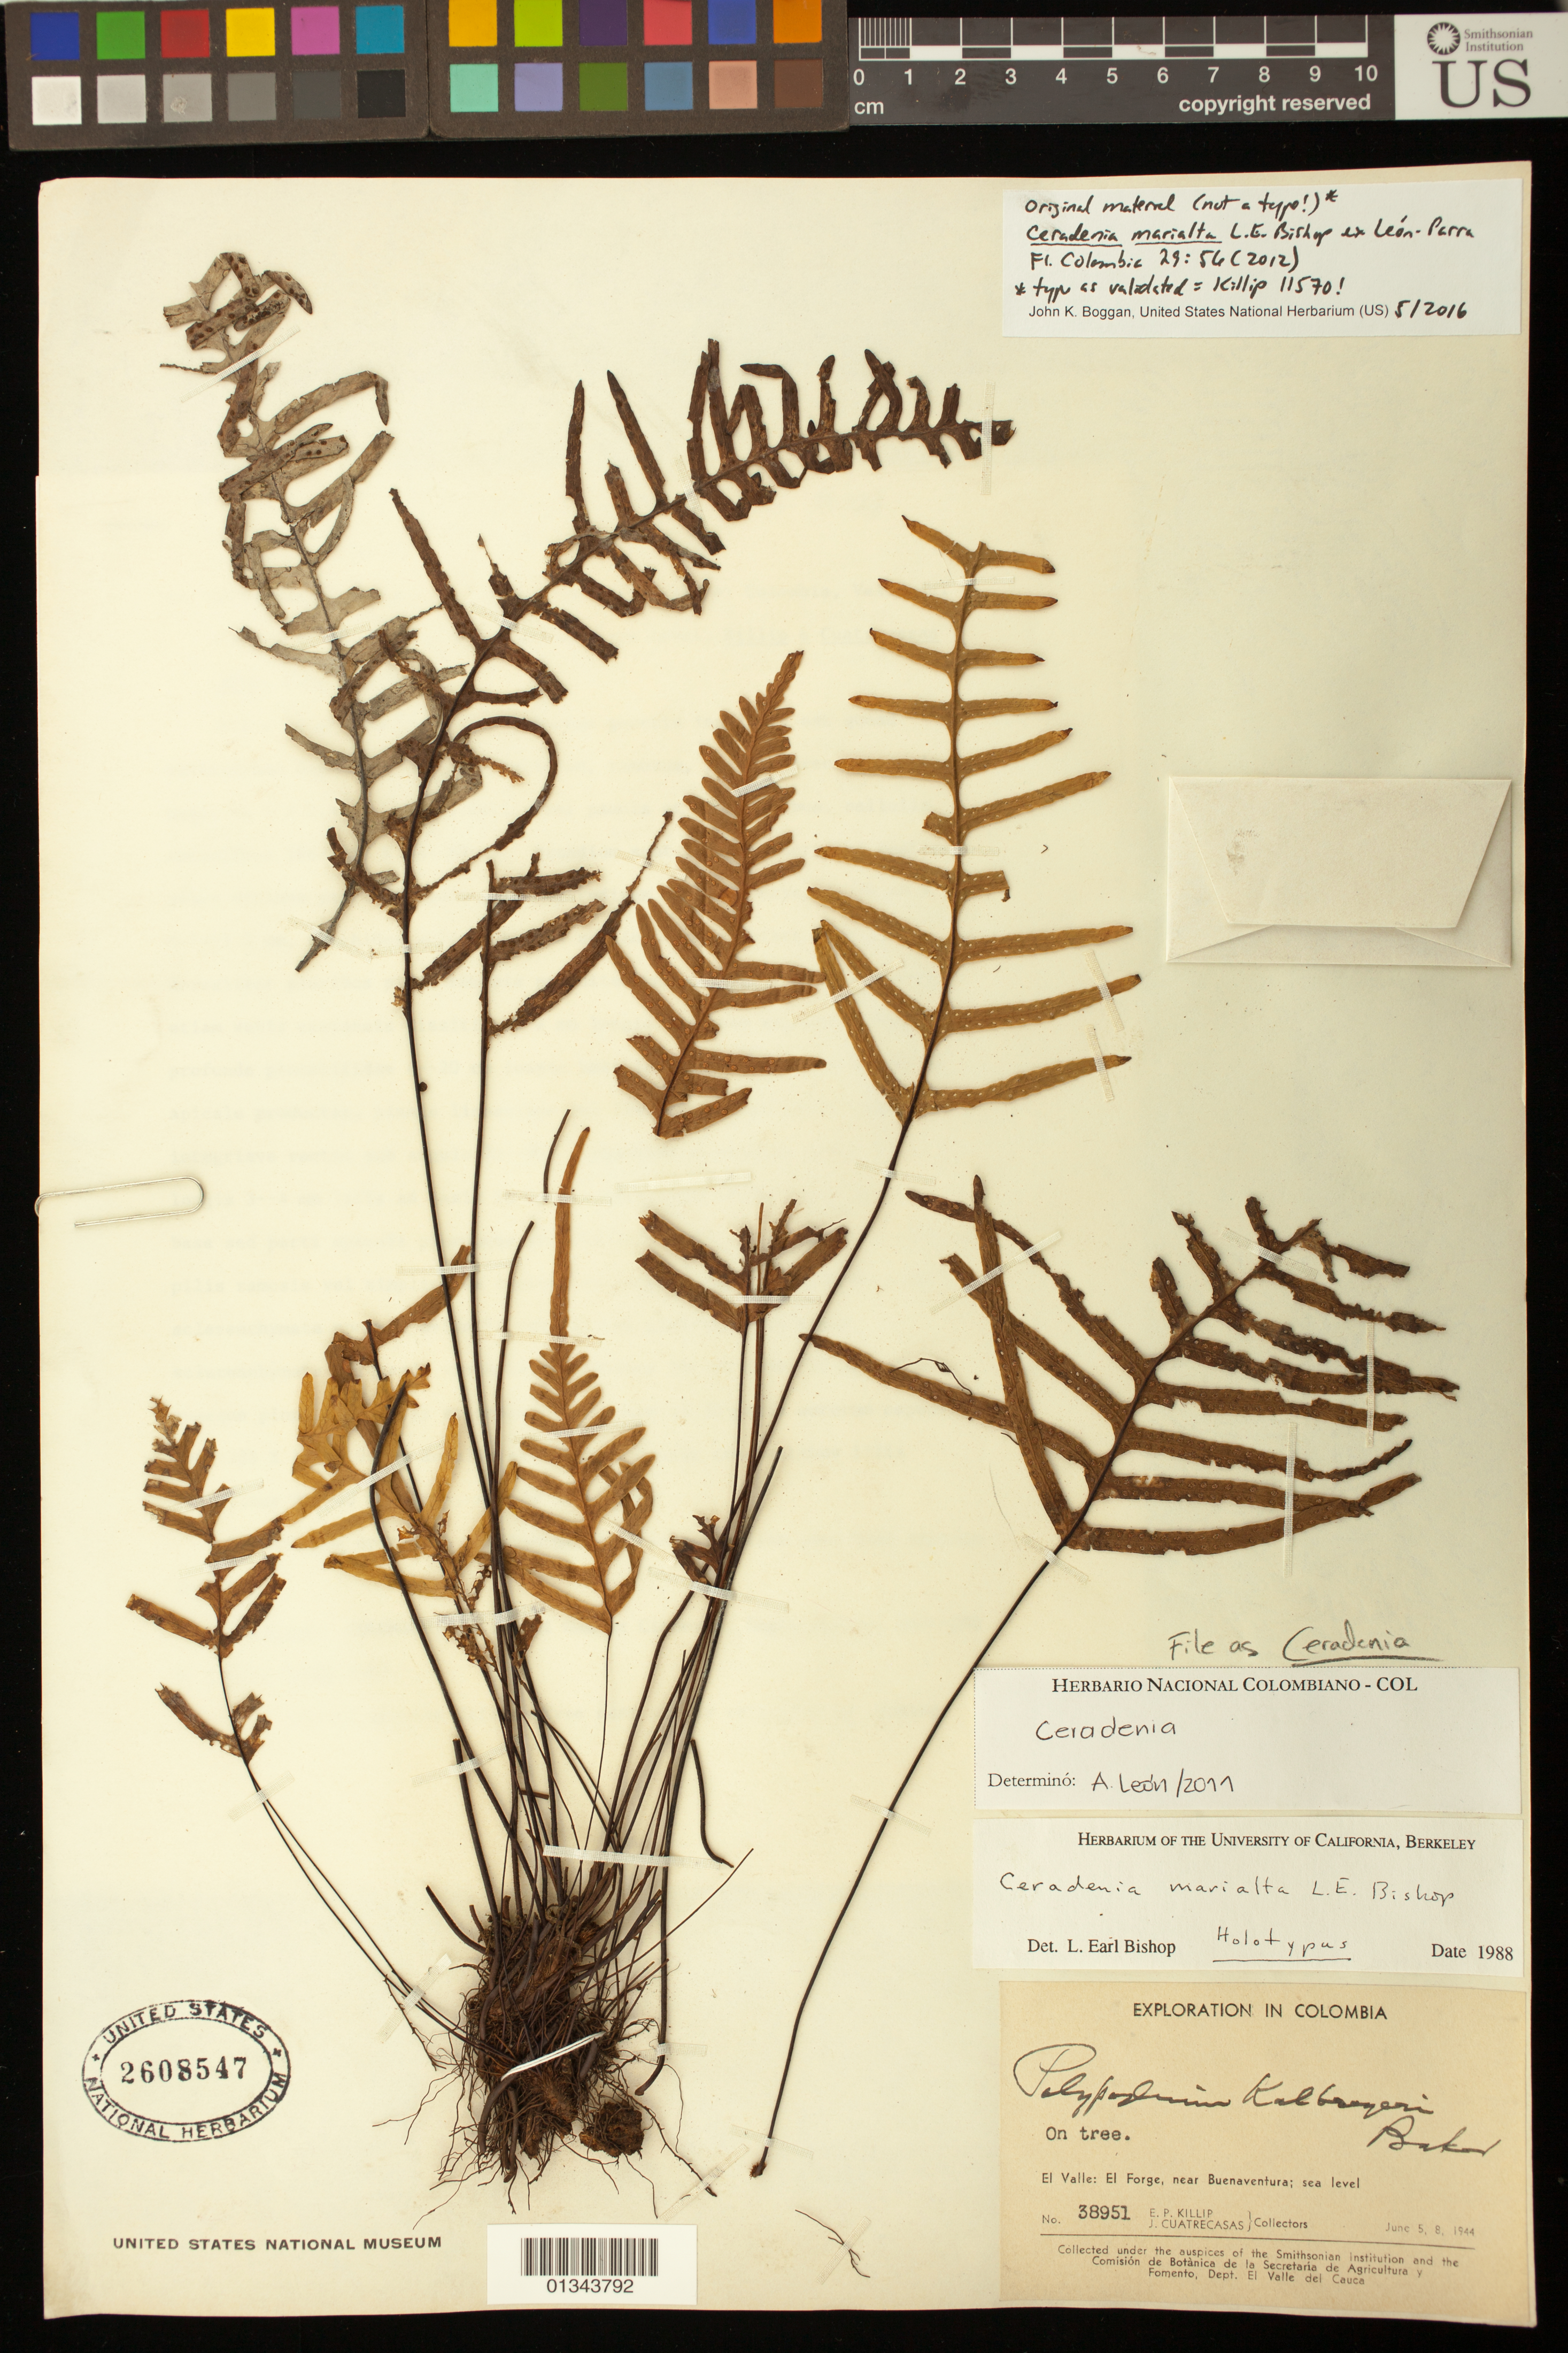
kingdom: Plantae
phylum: Tracheophyta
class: Polypodiopsida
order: Polypodiales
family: Polypodiaceae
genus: Ceradenia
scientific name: Ceradenia sp.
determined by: Leon, A.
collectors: E. P. Killip & J. Cuatrecasas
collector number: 38951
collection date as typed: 05 Jun 1944 and 08 Jun 1944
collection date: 1944-06-05,1944-06-08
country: Colombia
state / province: Valle del Cauca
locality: El Valle: El Forge, near Buenaventura; sea level.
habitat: On tree.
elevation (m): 0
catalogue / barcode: US 2608547